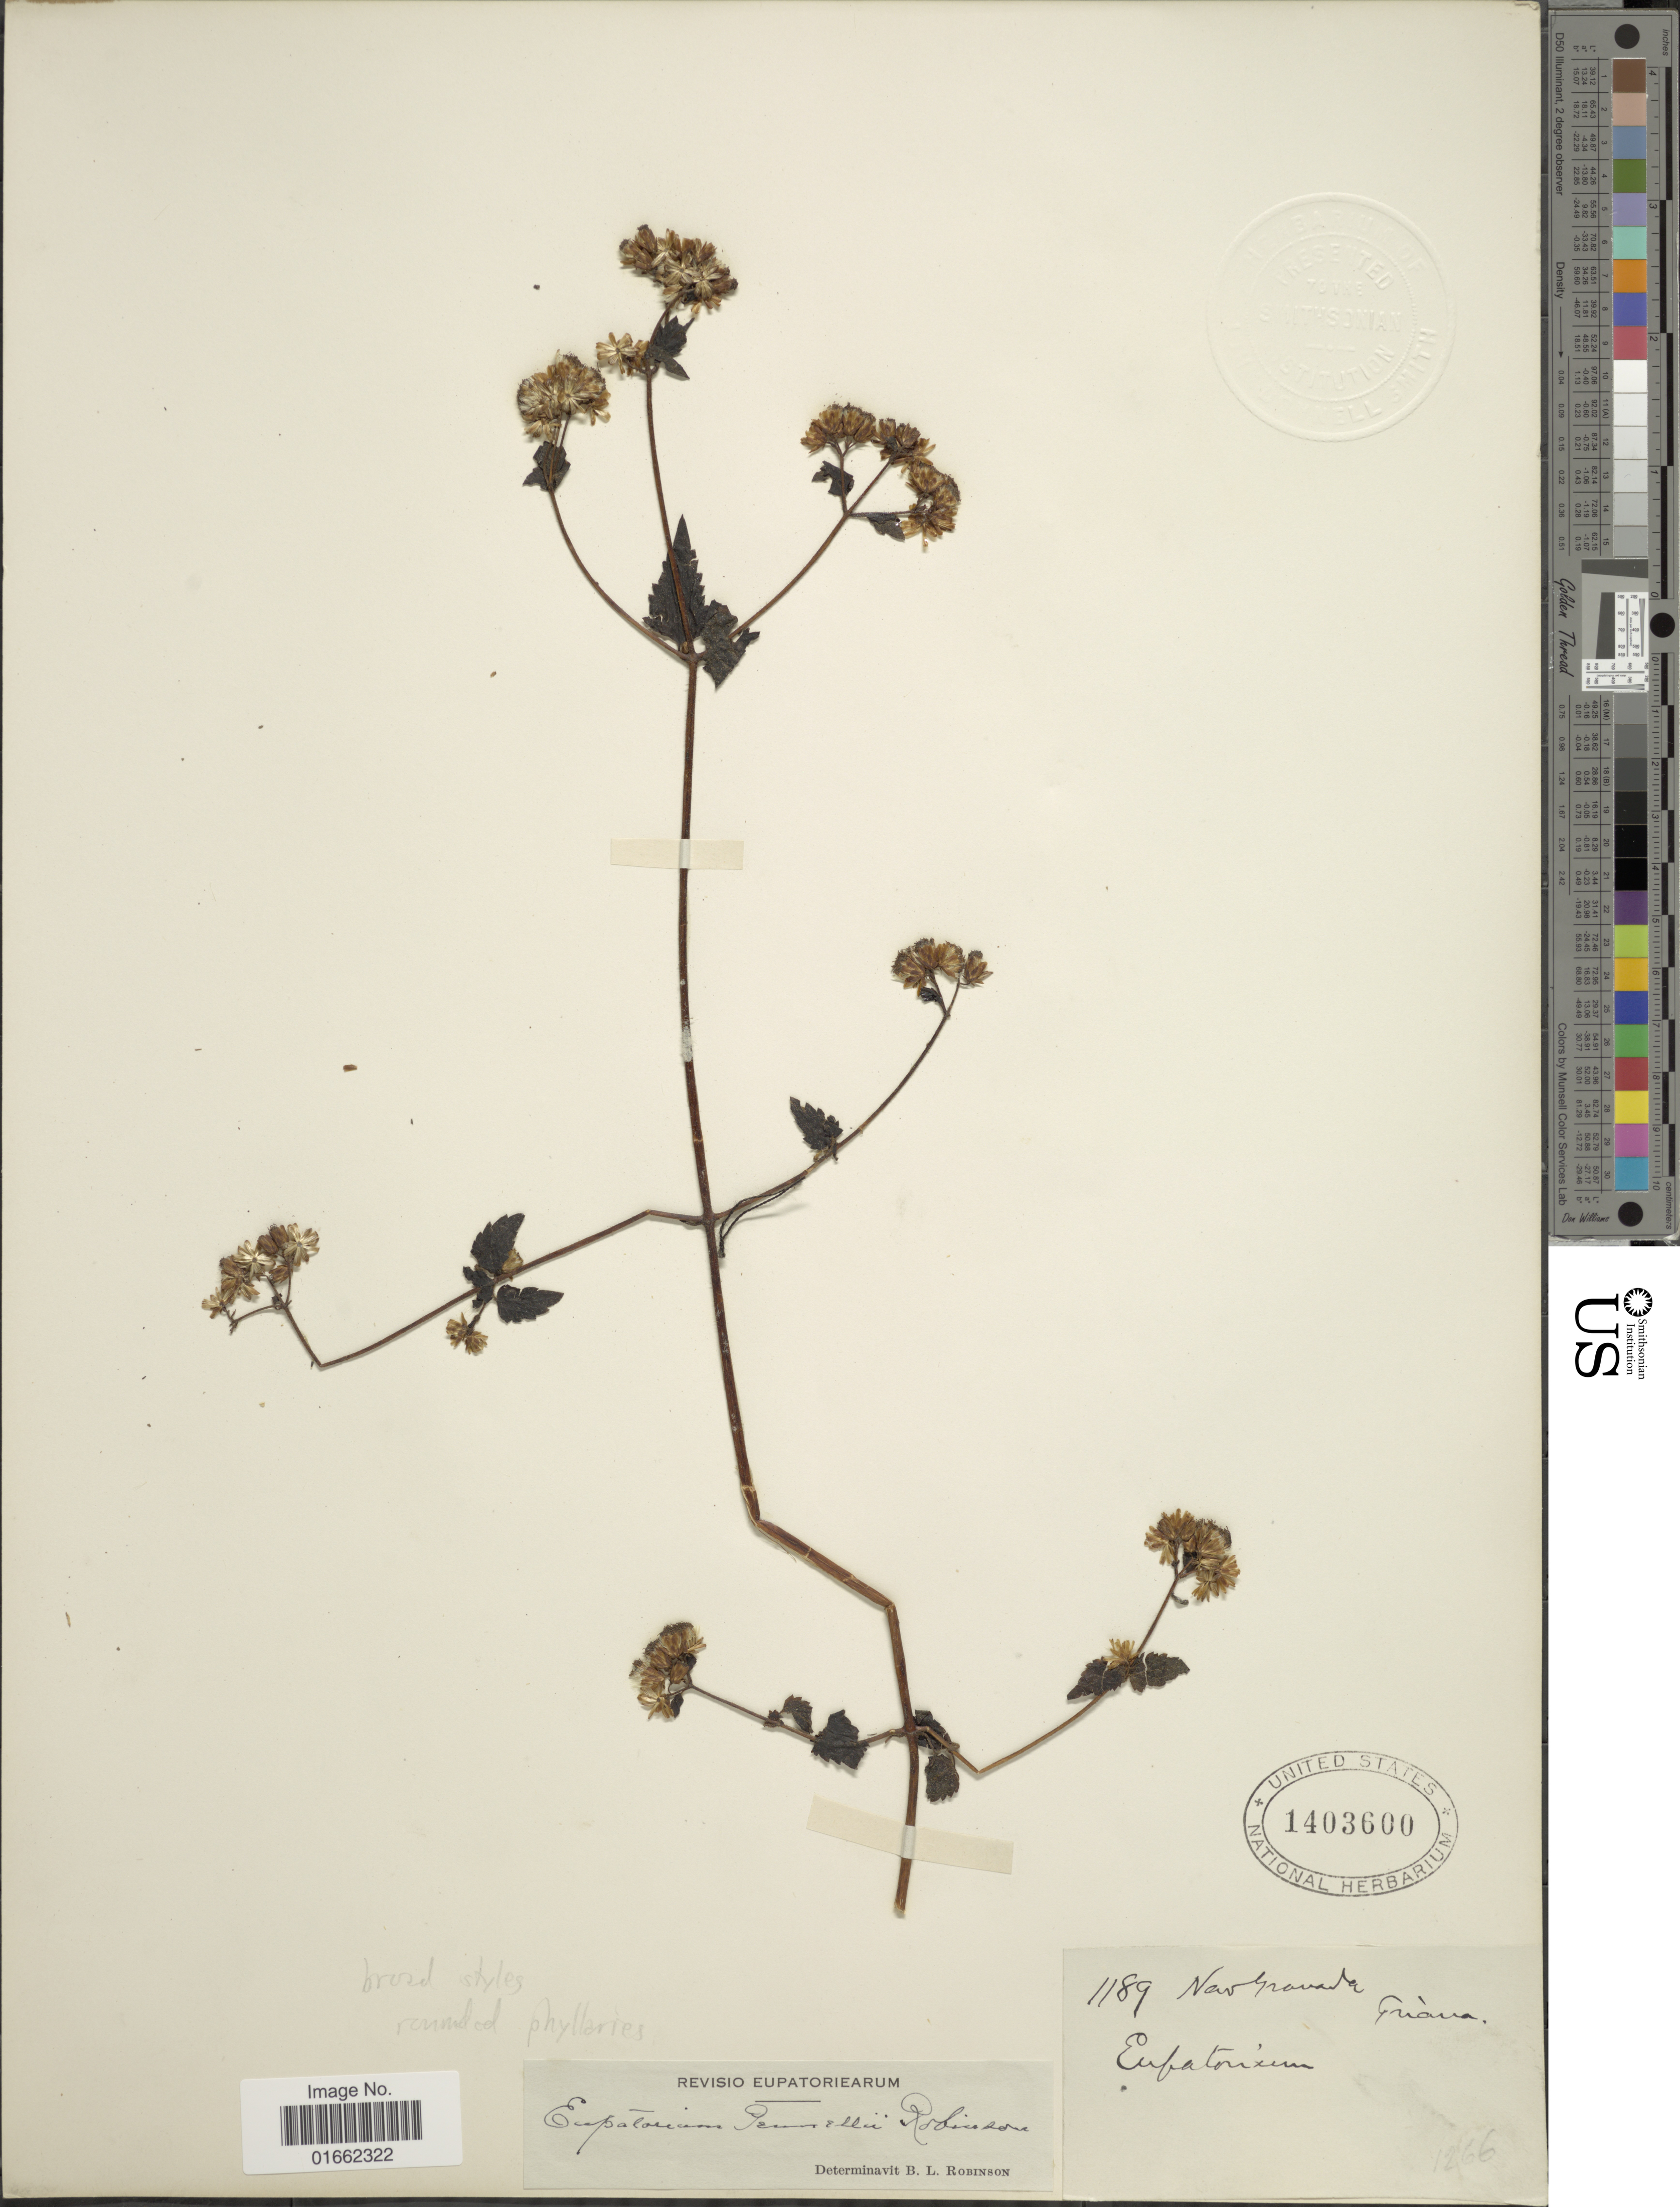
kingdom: Plantae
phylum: Tracheophyta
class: Magnoliopsida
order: Asterales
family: Asteraceae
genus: Fleischmannia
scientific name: Fleischmannia pennellii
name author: (B.L. Rob.) R.M. King & H. Rob.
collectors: Triana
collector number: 1189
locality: New Grenada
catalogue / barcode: US 1403600